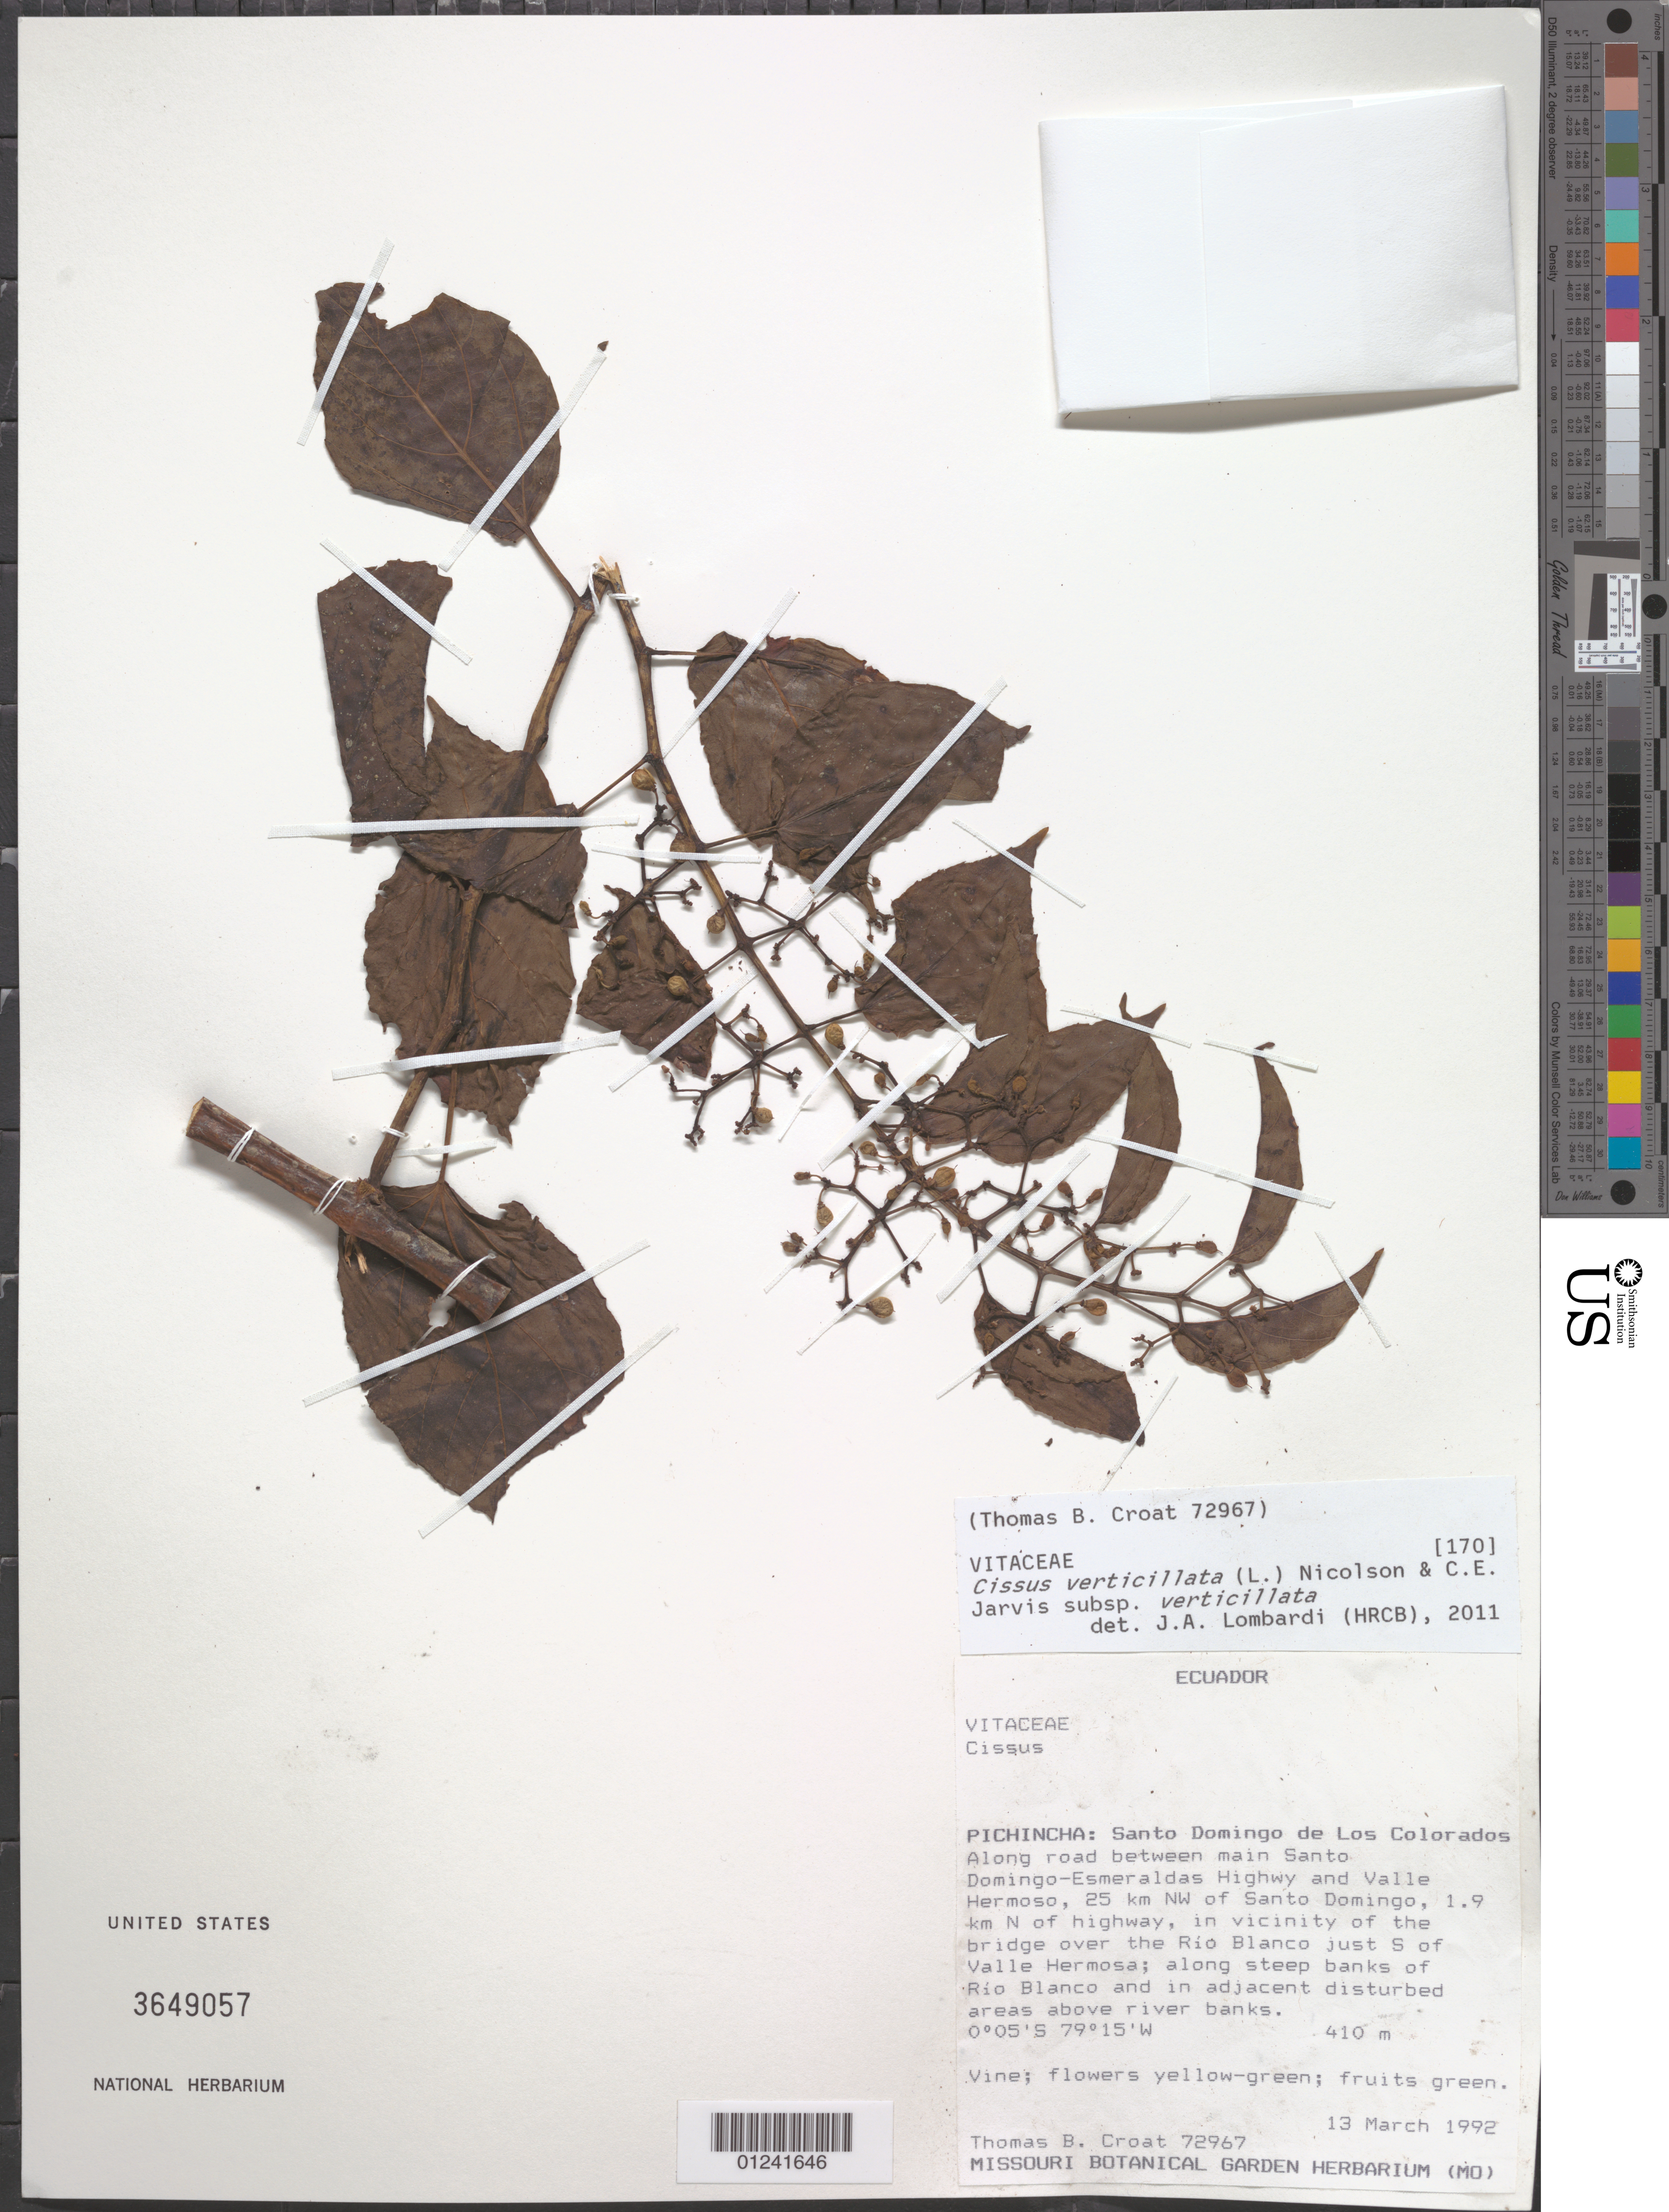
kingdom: Plantae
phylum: Tracheophyta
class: Magnoliopsida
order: Vitales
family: Vitaceae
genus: Cissus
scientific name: Cissus verticillata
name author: (L.) Nicolson & C.E. Jarvis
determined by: Lombardi, Julio A.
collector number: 72967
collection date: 1992-03-13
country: Ecuador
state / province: Pichincha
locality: Along road between main Santo Domingo-Esmeraldas Highway and Valle Hermoso, 25km NW of Santo Domingo, 1.9 km N of highwaY, in vicinity of the bridge over the Rio Blanco just S of Valle Hermosa; along steep banks of Rio Blanco and in adjacent disturbed areas above river banks.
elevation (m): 410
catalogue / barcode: US 3649057